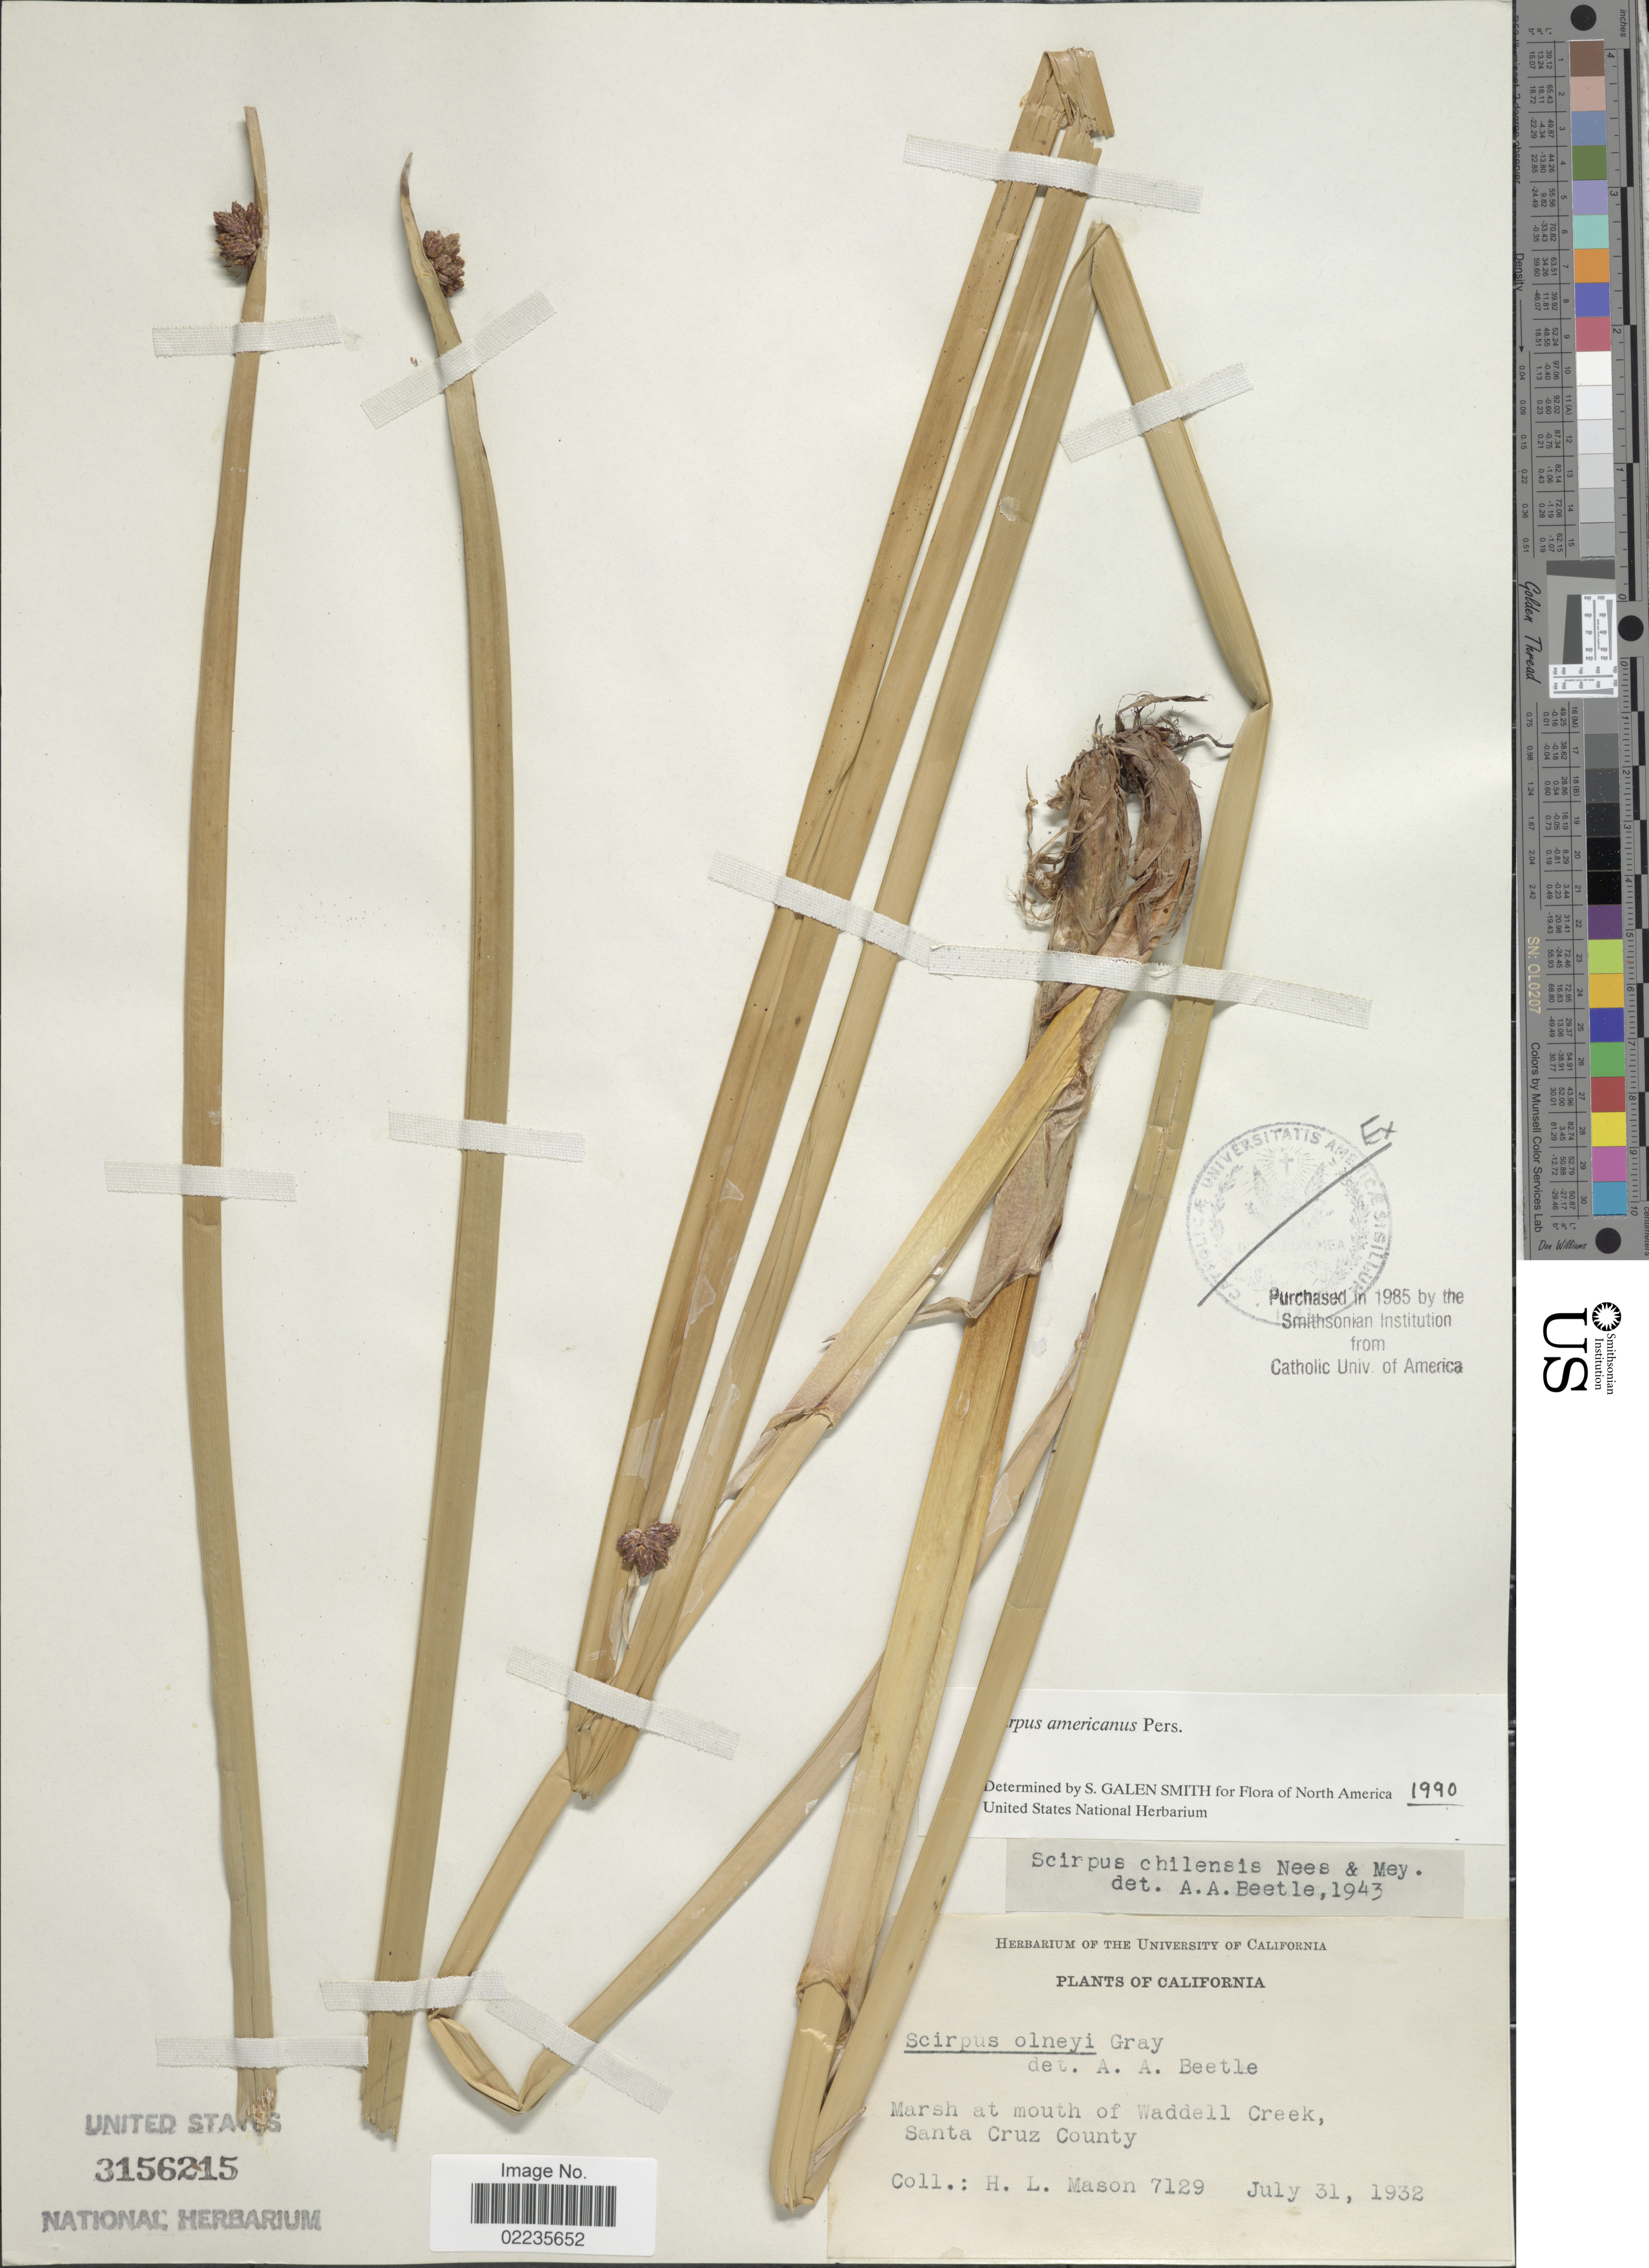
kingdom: Plantae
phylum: Tracheophyta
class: Liliopsida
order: Poales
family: Cyperaceae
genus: Schoenoplectus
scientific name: Schoenoplectus americanus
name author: (Pers.) Volkart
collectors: H. L. Mason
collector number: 7129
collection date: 1932-07-31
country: United States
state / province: California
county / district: Santa Cruz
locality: Marsh at muth of Waddell Creek, Santa Cruz County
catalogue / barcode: US 3156215